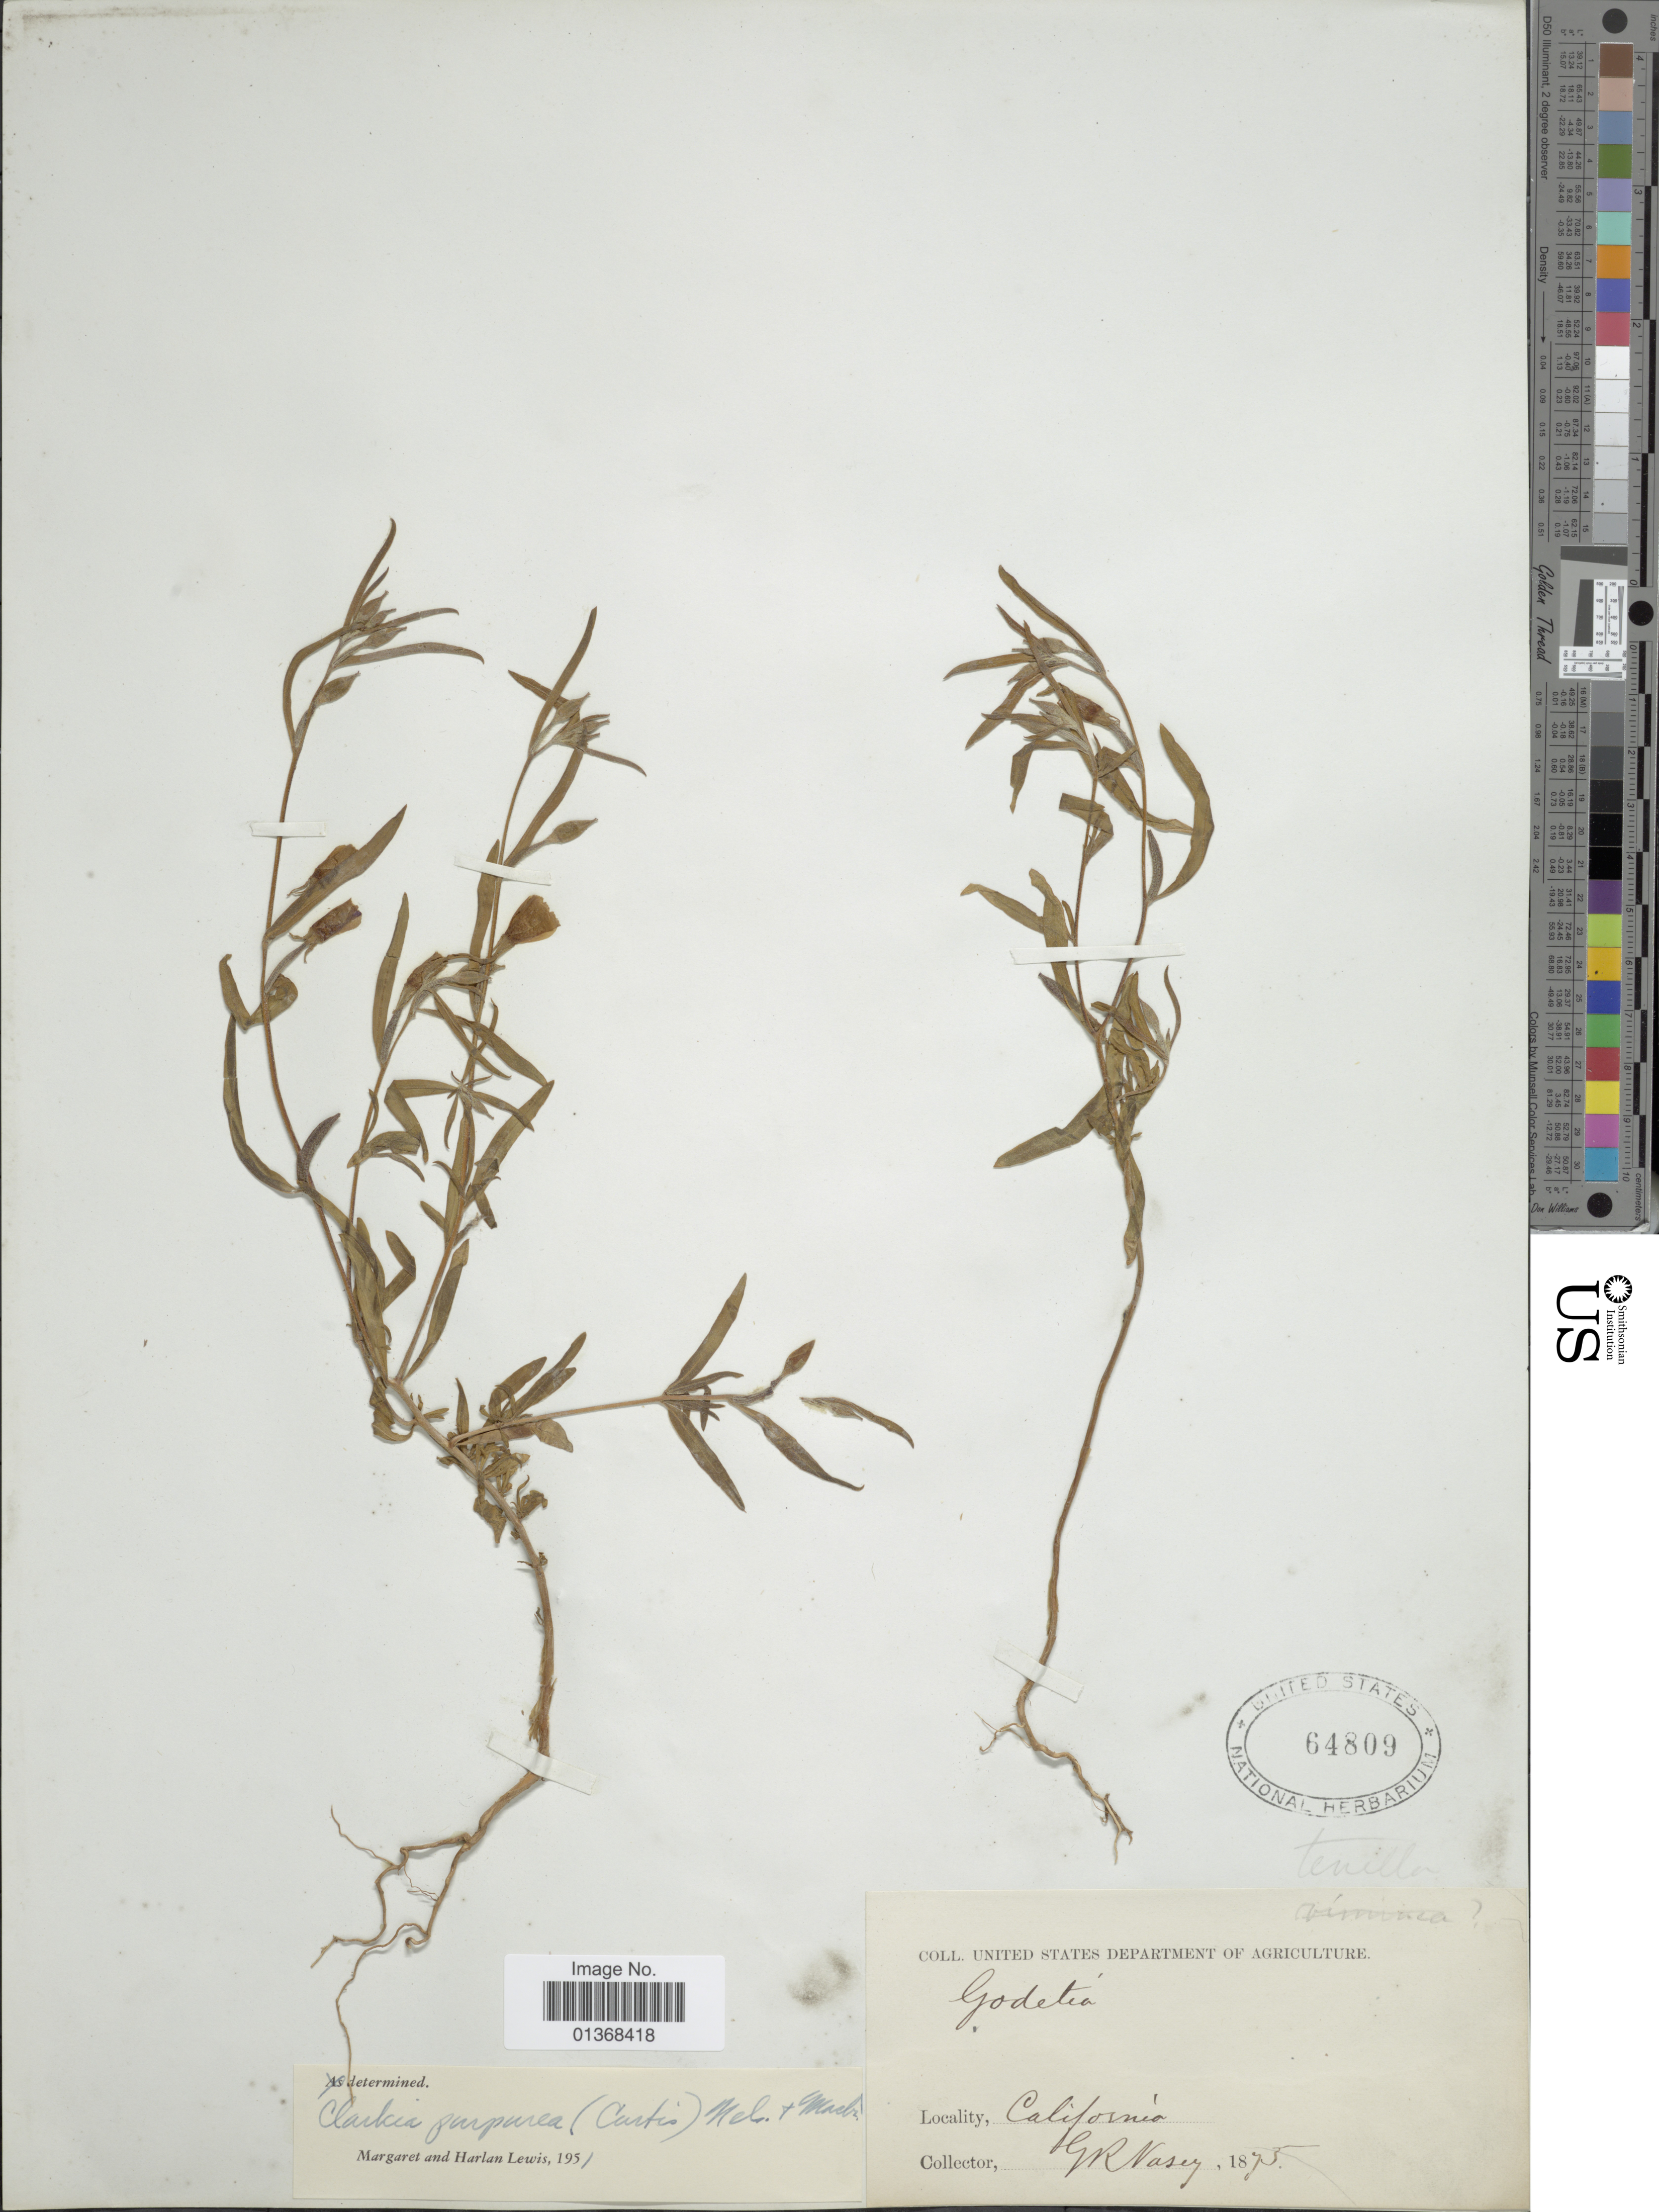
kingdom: Plantae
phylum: Tracheophyta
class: Magnoliopsida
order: Myrtales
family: Onagraceae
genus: Clarkia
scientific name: Clarkia purpurea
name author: (Curtis) A. Nelson & J.F. Macbr.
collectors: G. R. Vasey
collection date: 1875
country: United States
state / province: California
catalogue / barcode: US 64809